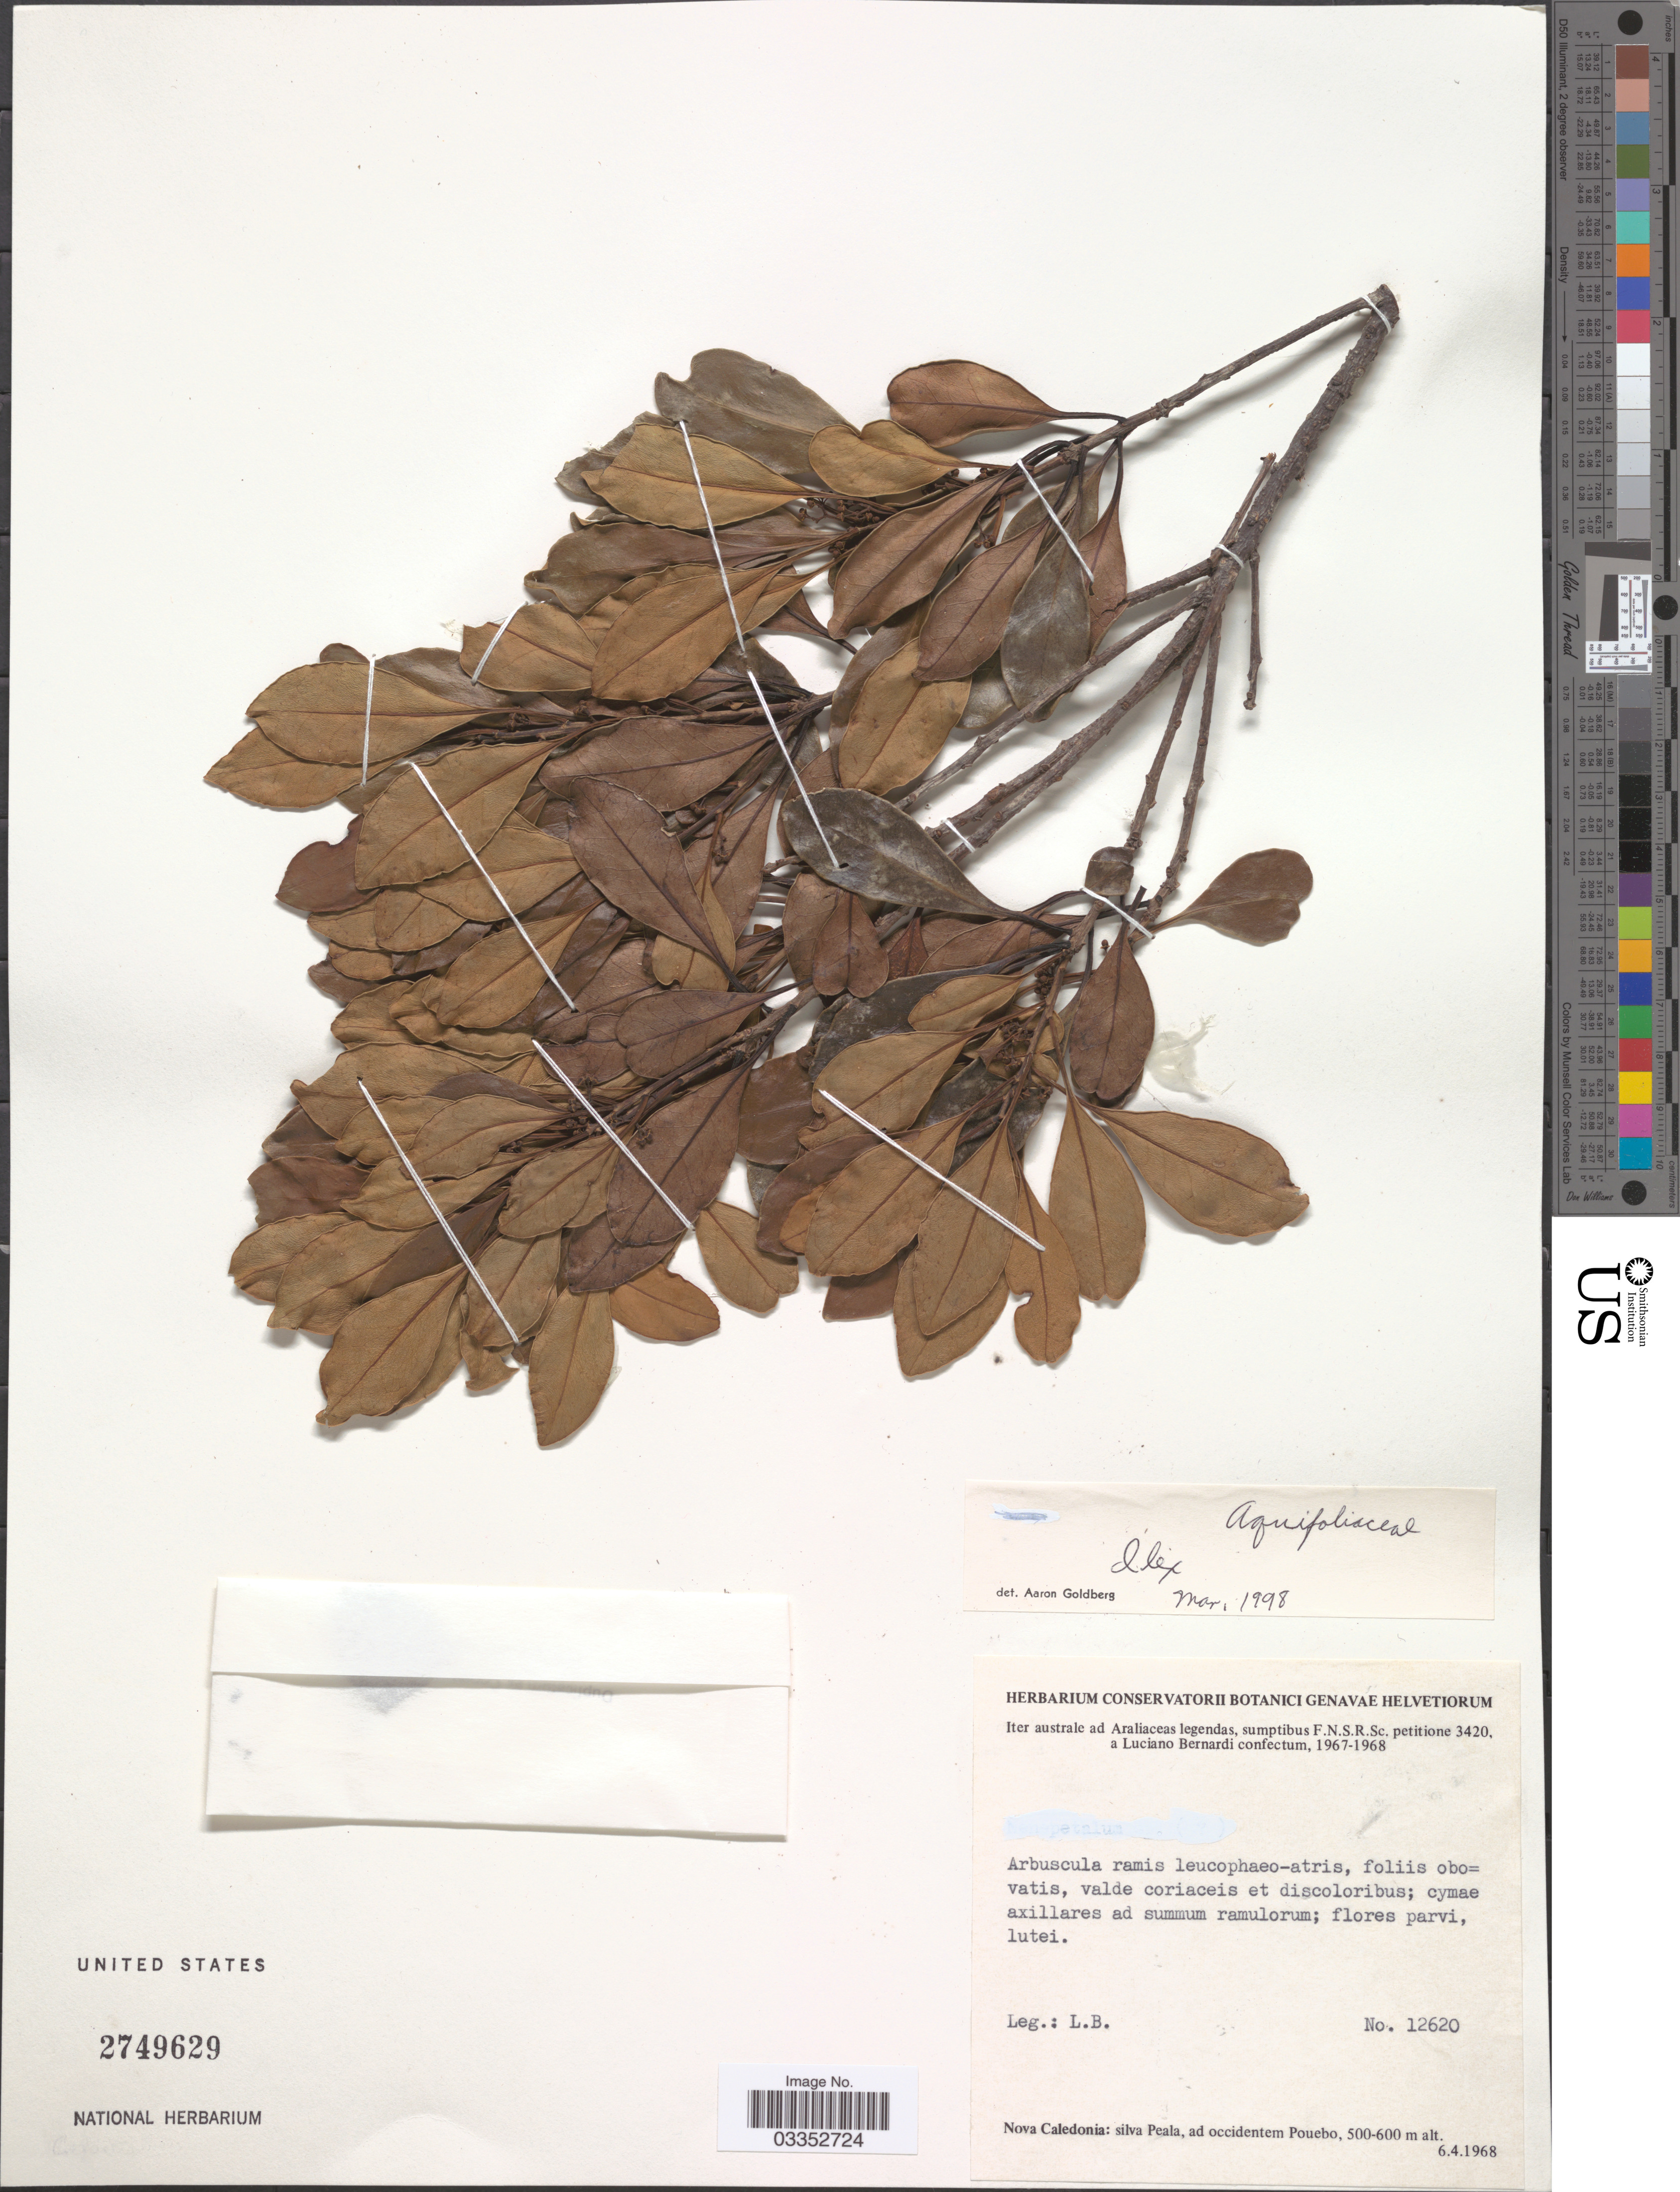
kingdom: Plantae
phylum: Tracheophyta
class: Magnoliopsida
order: Aquifoliales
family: Aquifoliaceae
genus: Ilex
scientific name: Ilex sp.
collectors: L. Bernardi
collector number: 12620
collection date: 1968-04-06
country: New Caledonia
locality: Nova Caledonia: silva Peala, ad occidentem Pouebo.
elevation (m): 500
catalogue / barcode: US 2749629